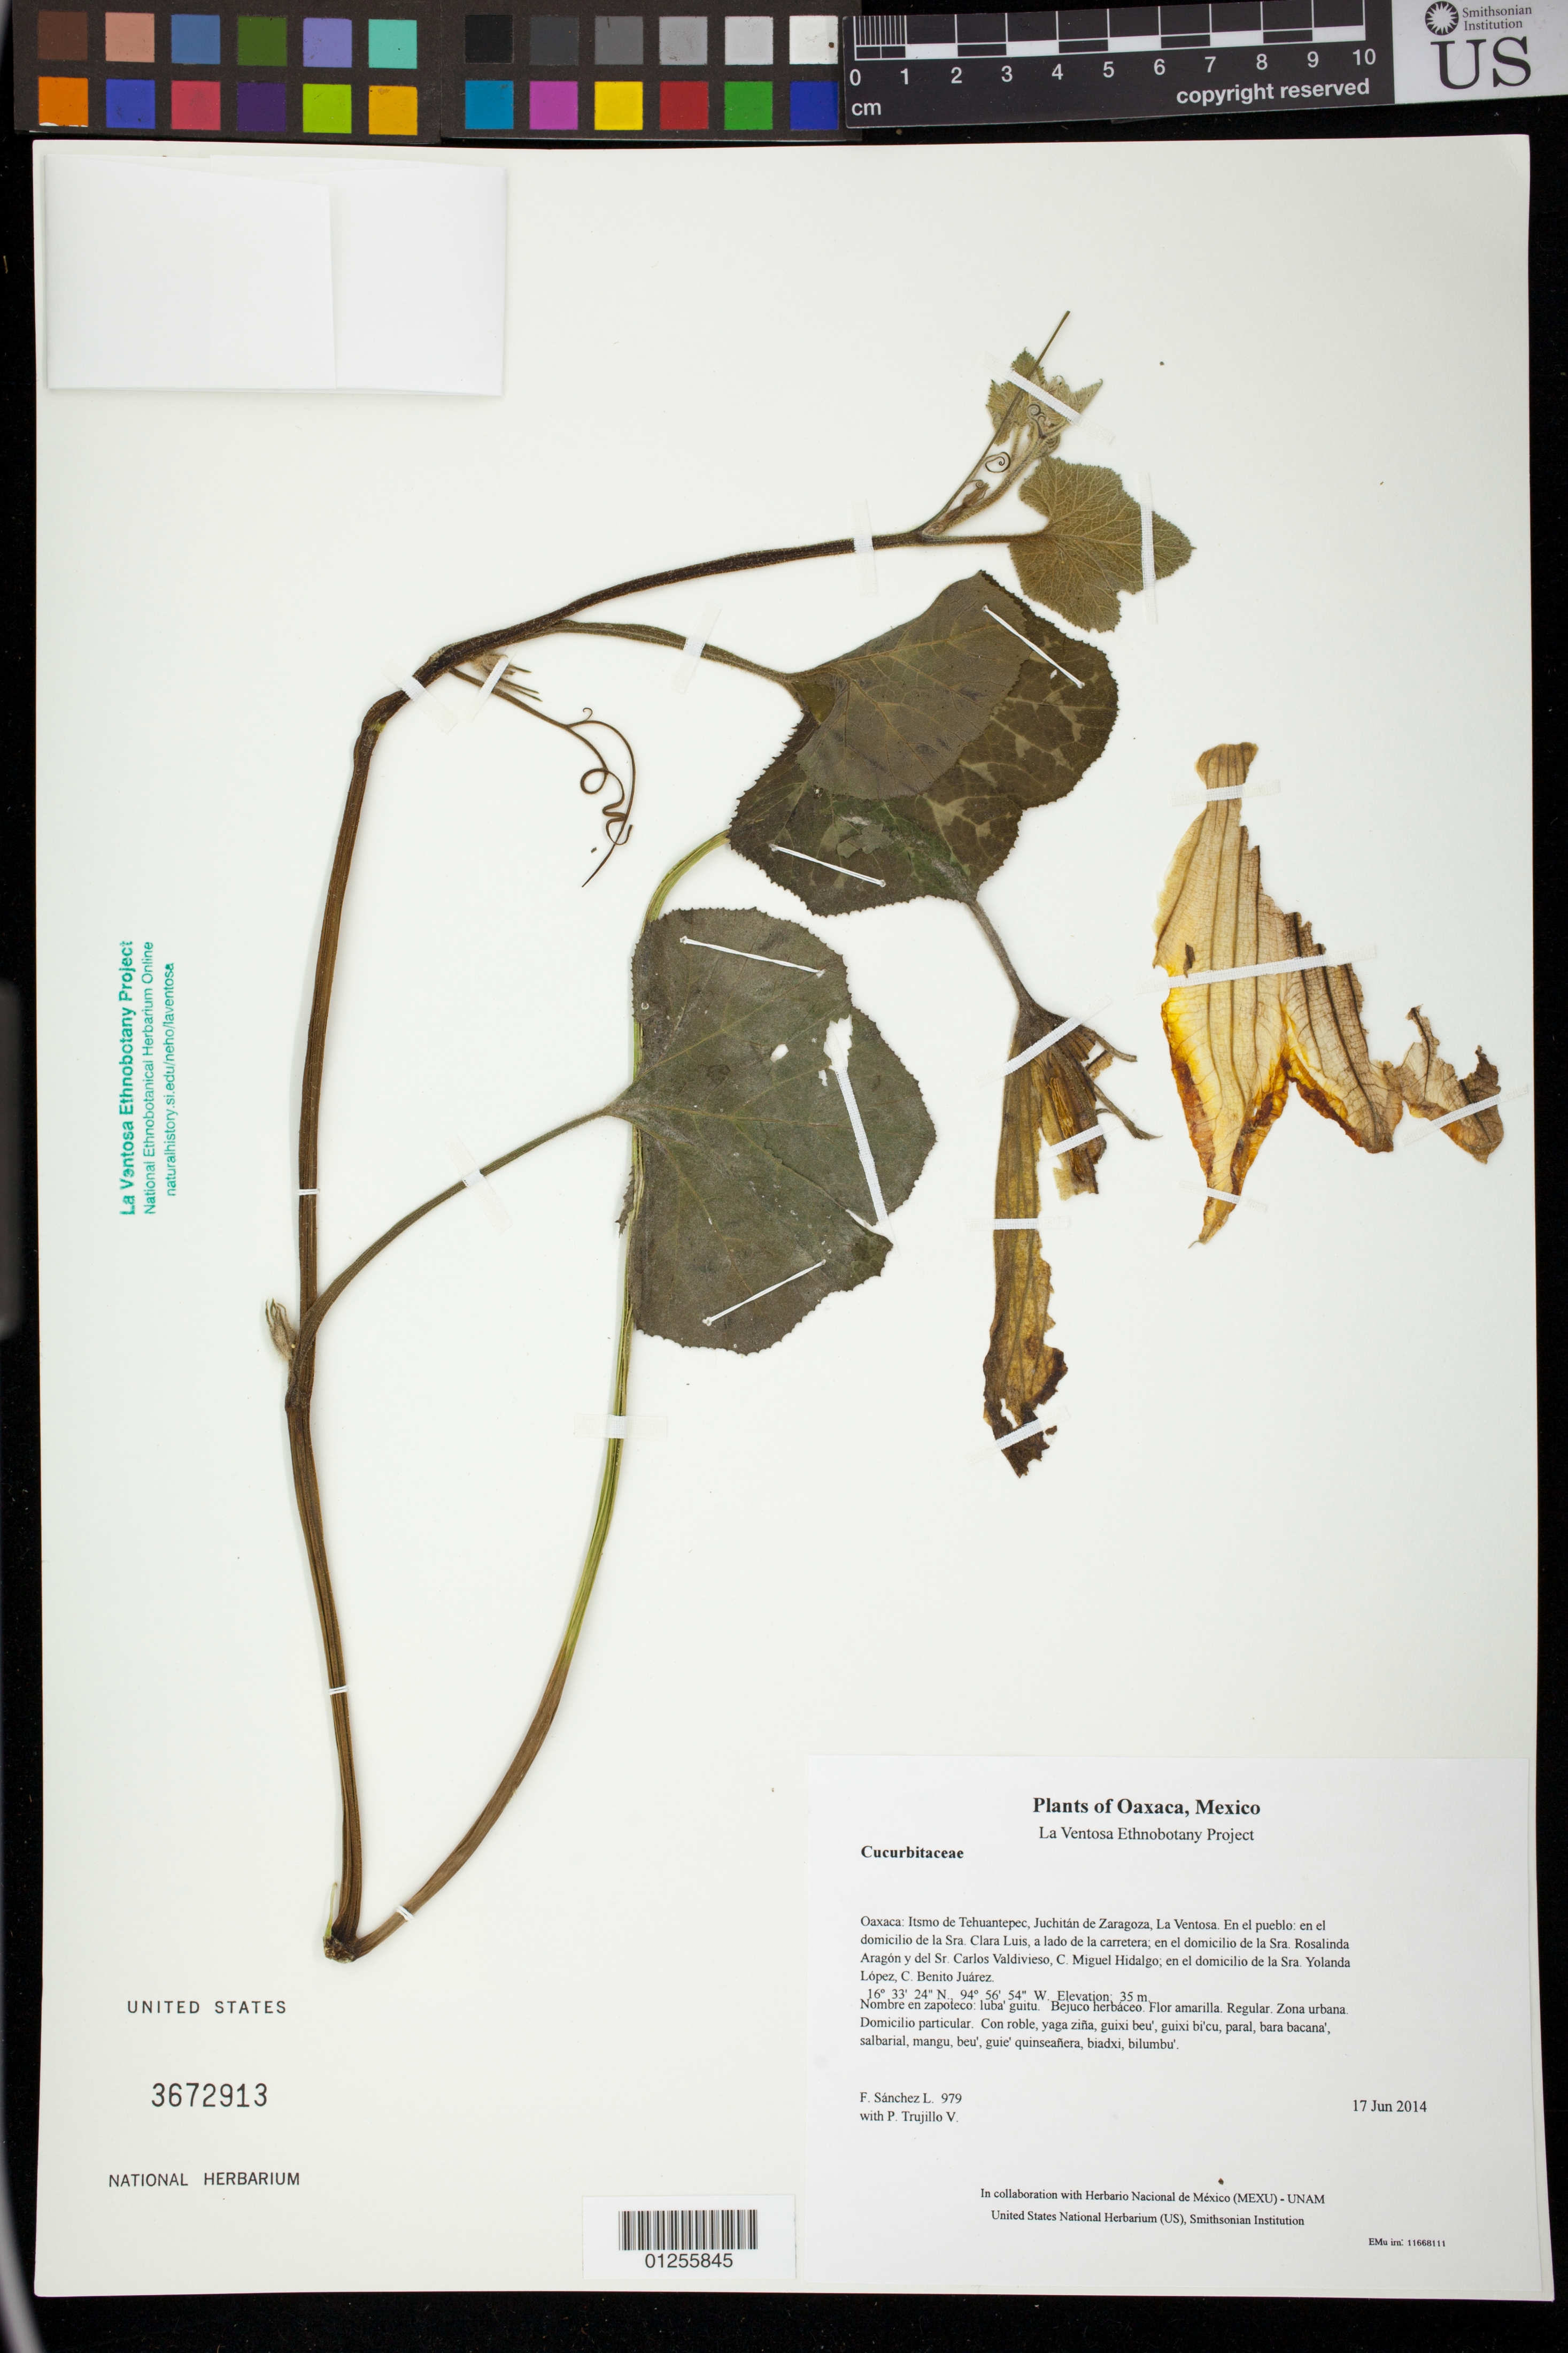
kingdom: Plantae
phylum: Tracheophyta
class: Magnoliopsida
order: Cucurbitales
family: Cucurbitaceae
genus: Cucurbita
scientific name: Cucurbita pepo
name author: L.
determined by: Velasco G., Kenia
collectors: F. Sánchez L. & P. Trujillo V.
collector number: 979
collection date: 2014-06-17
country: Mexico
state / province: Oaxaca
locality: Itsmo de Tehuantepec, Juchitán de Zaragoza, La Ventosa. En el pueblo: en el domicilio de la Sra. Clara Luis, a lado de la carretera; en el domicilio de la Sra. Rosalinda Aragón y del Sr. Carlos Valdivieso, C. Miguel Hidalgo; en el domicilio de la Sra. Yolanda López, C. Benito Juárez.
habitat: Zona urbana. Domicilio particular.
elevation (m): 35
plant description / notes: MEXU, US; Luba'. Guie' naguchi. Nuu.; calabaza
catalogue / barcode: US 3672913